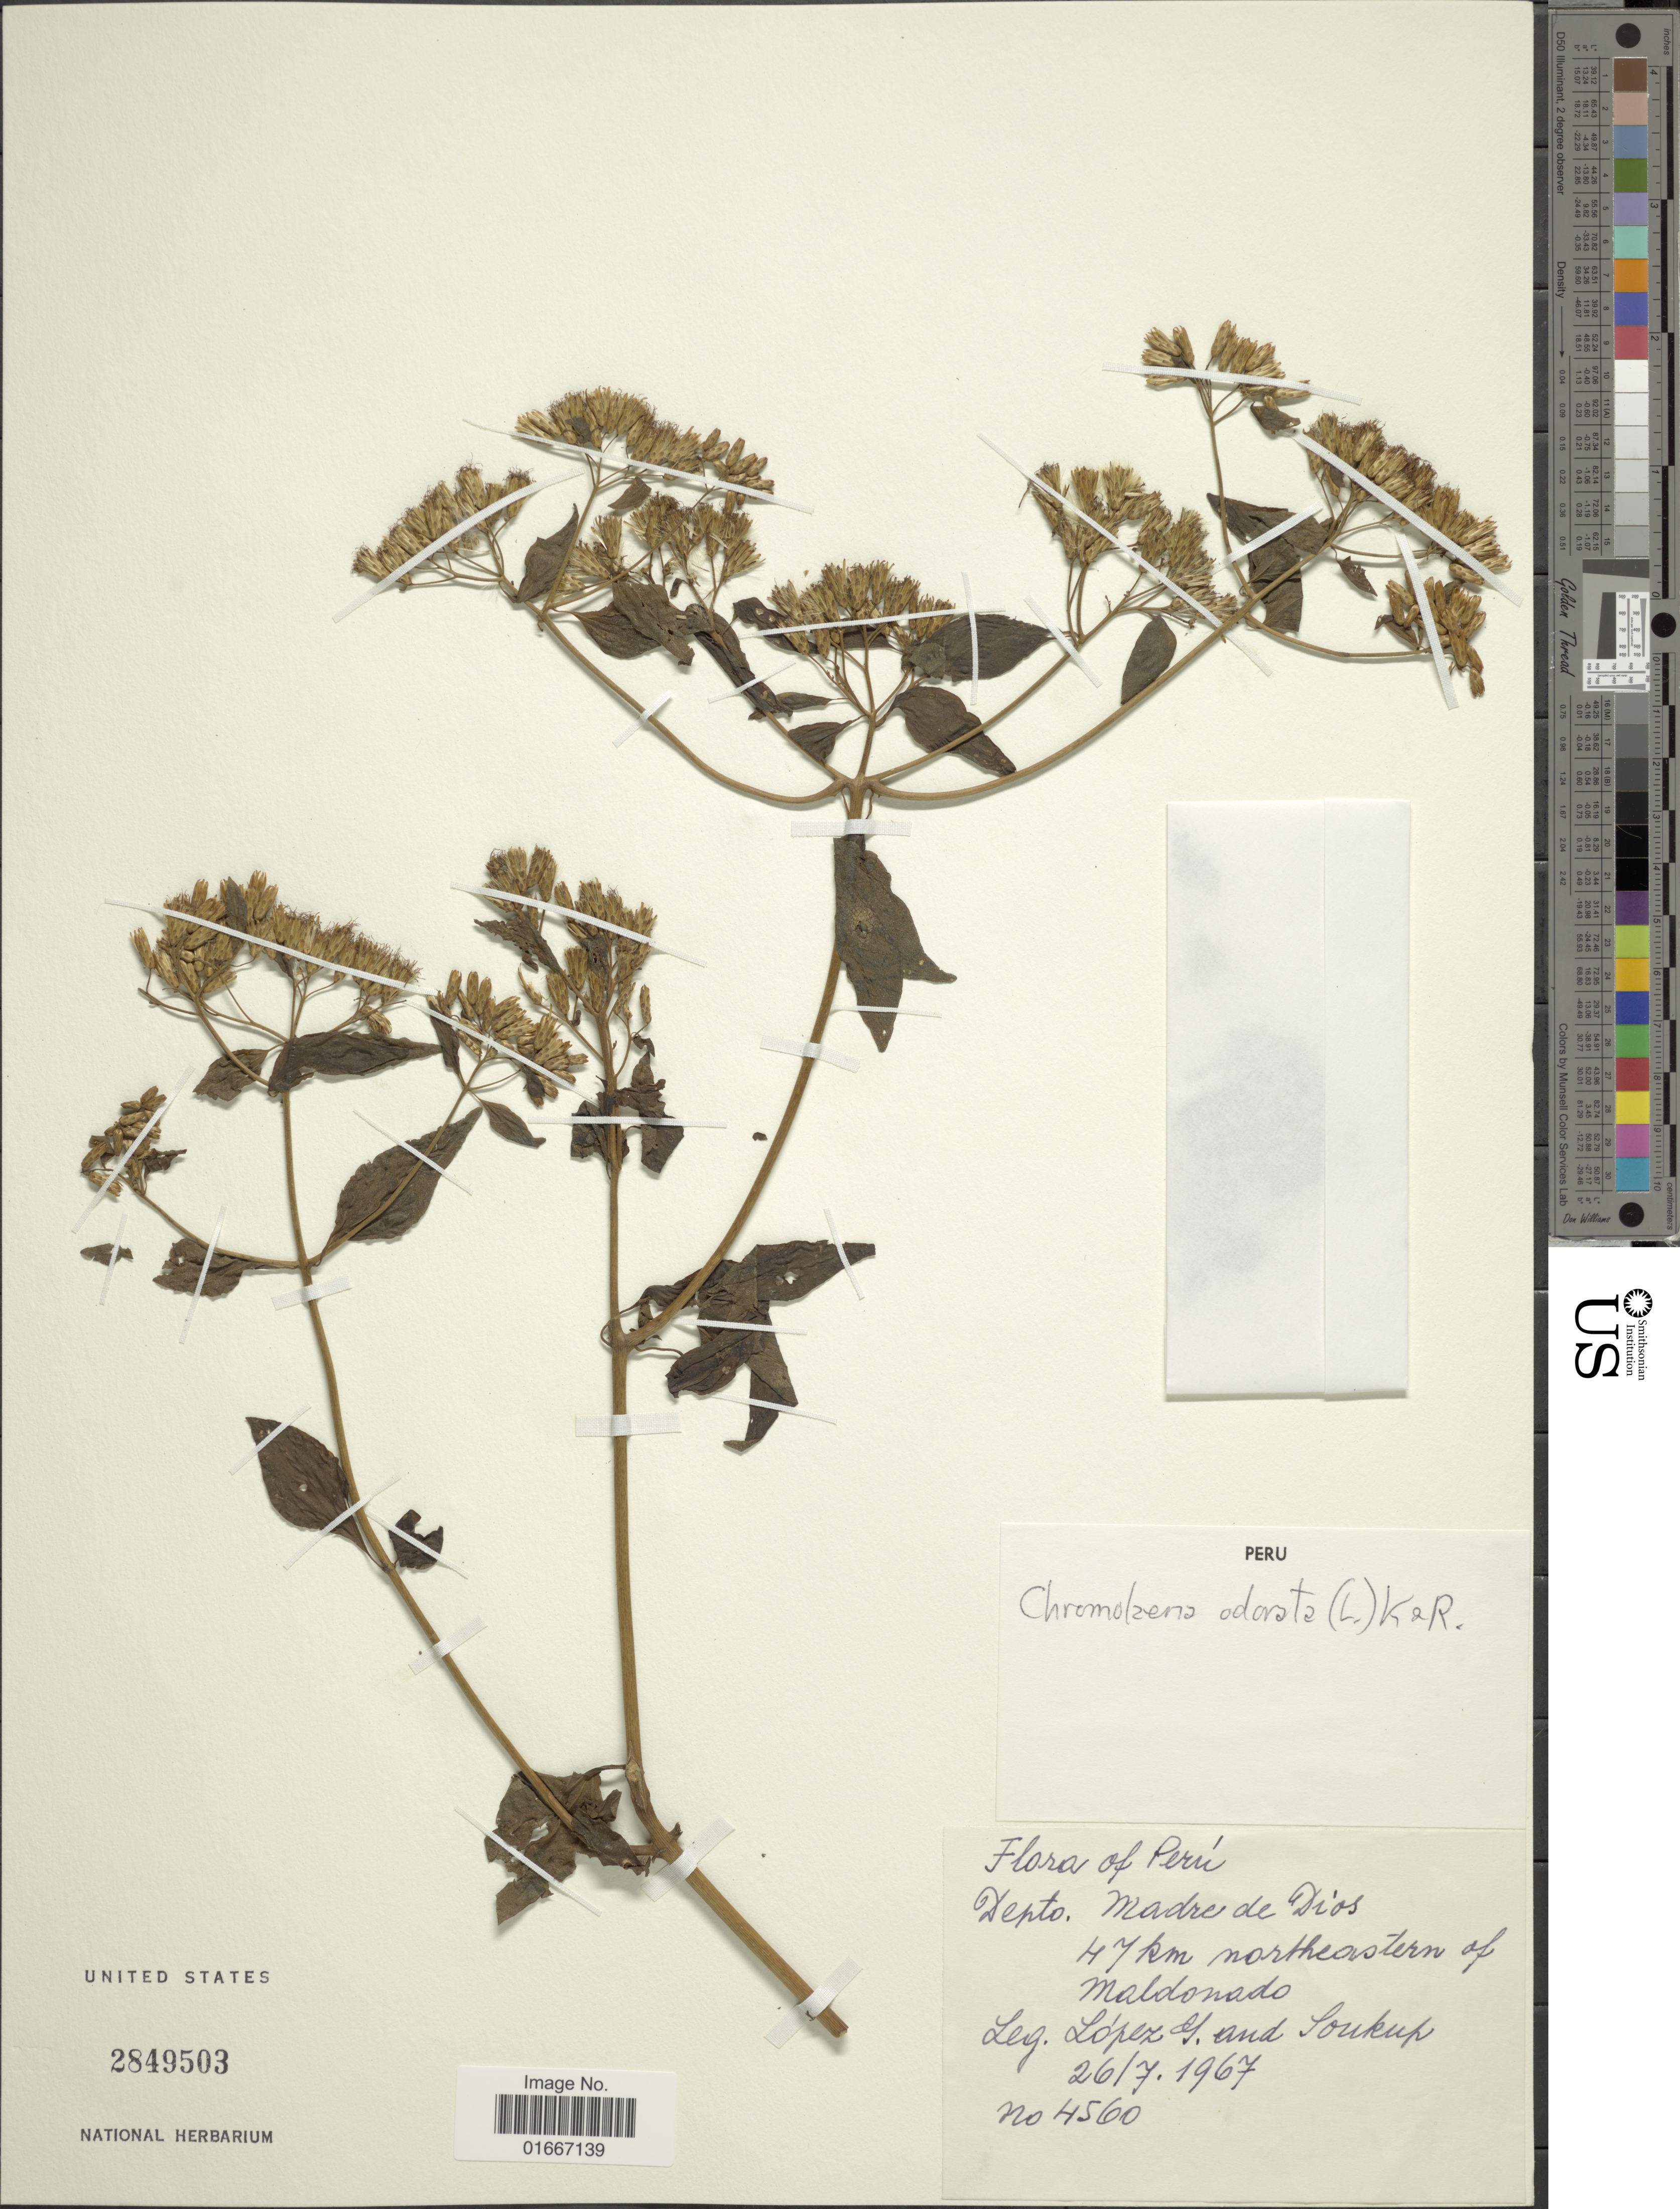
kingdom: Plantae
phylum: Tracheophyta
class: Magnoliopsida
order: Asterales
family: Asteraceae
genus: Chromolaena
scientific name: Chromolaena roseorum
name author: (B.L. Rob.) R.M. King & H. Rob.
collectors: G. López & -- Soukup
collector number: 4560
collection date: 1967-07-26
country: Peru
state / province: Madre de Dios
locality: Peru. Dept. Madre de Dios. 47 km, northeastern of Maldonado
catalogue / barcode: US 2849503